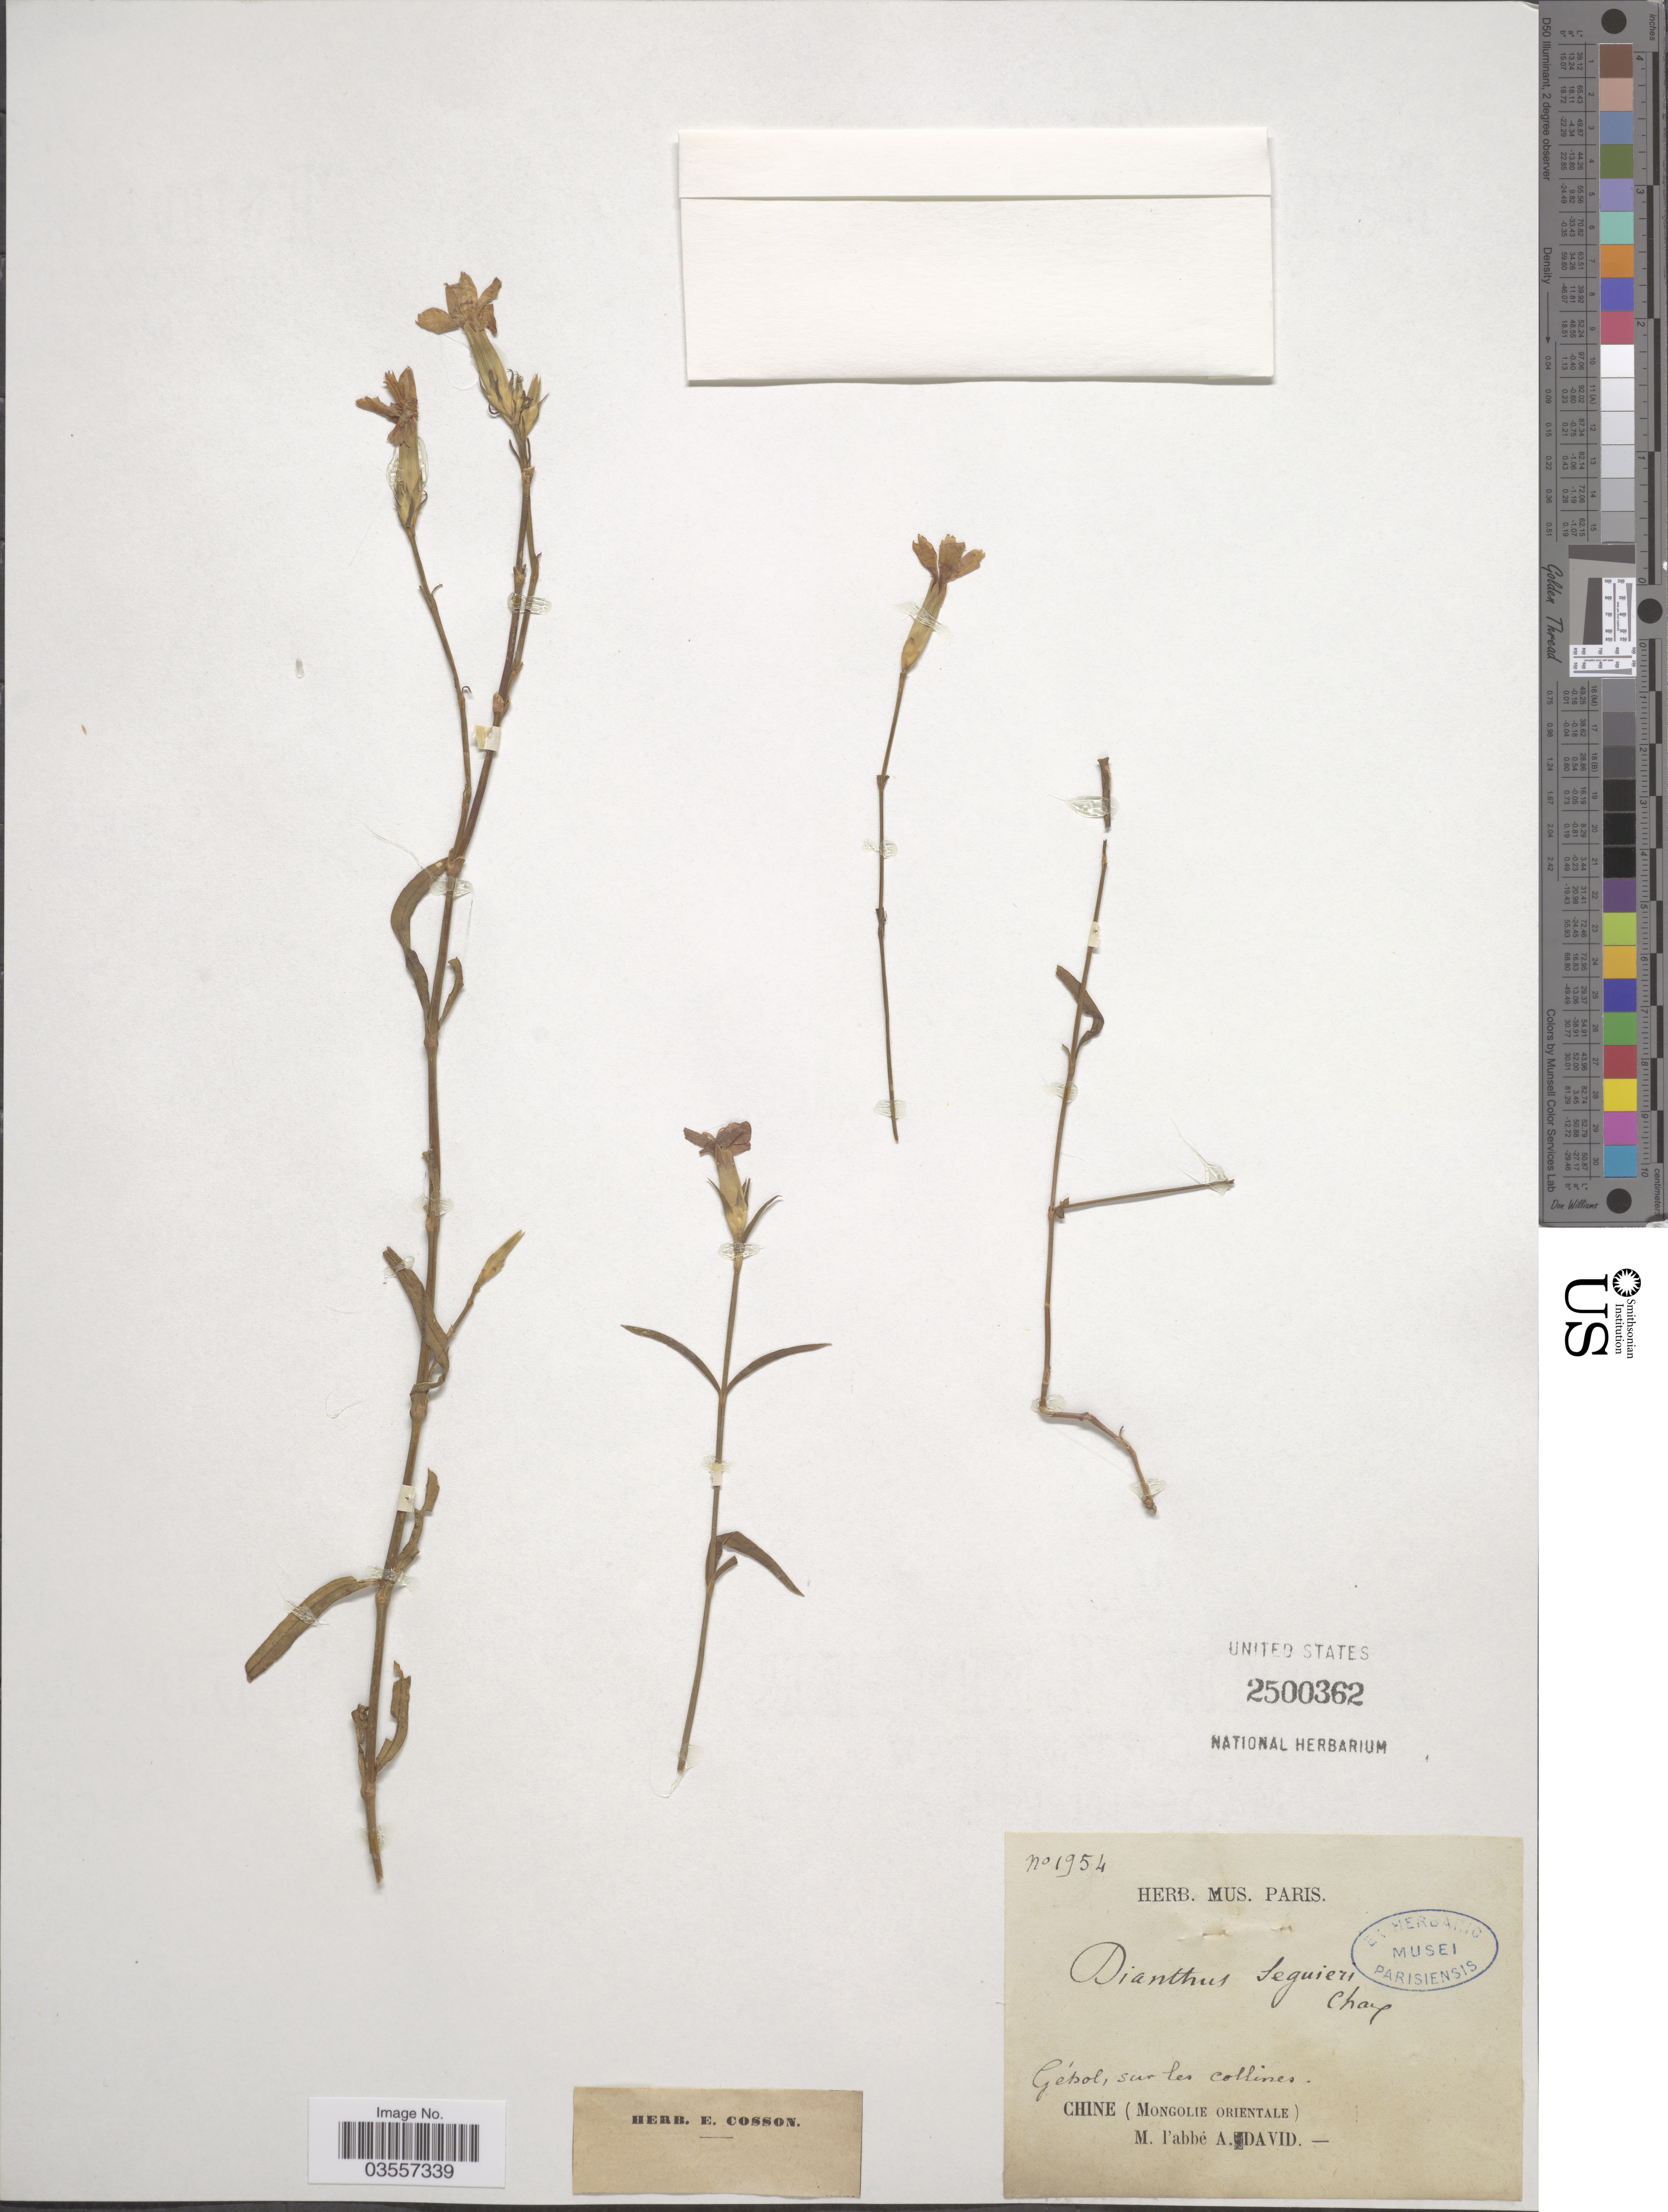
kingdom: Plantae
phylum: Tracheophyta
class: Magnoliopsida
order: Caryophyllales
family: Caryophyllaceae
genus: Dianthus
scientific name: Dianthus seguieri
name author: Vill.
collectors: M. David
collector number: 1954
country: China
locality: Gébol [interpreted], sur les collines. (Mongolie orientale).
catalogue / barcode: US 2500362